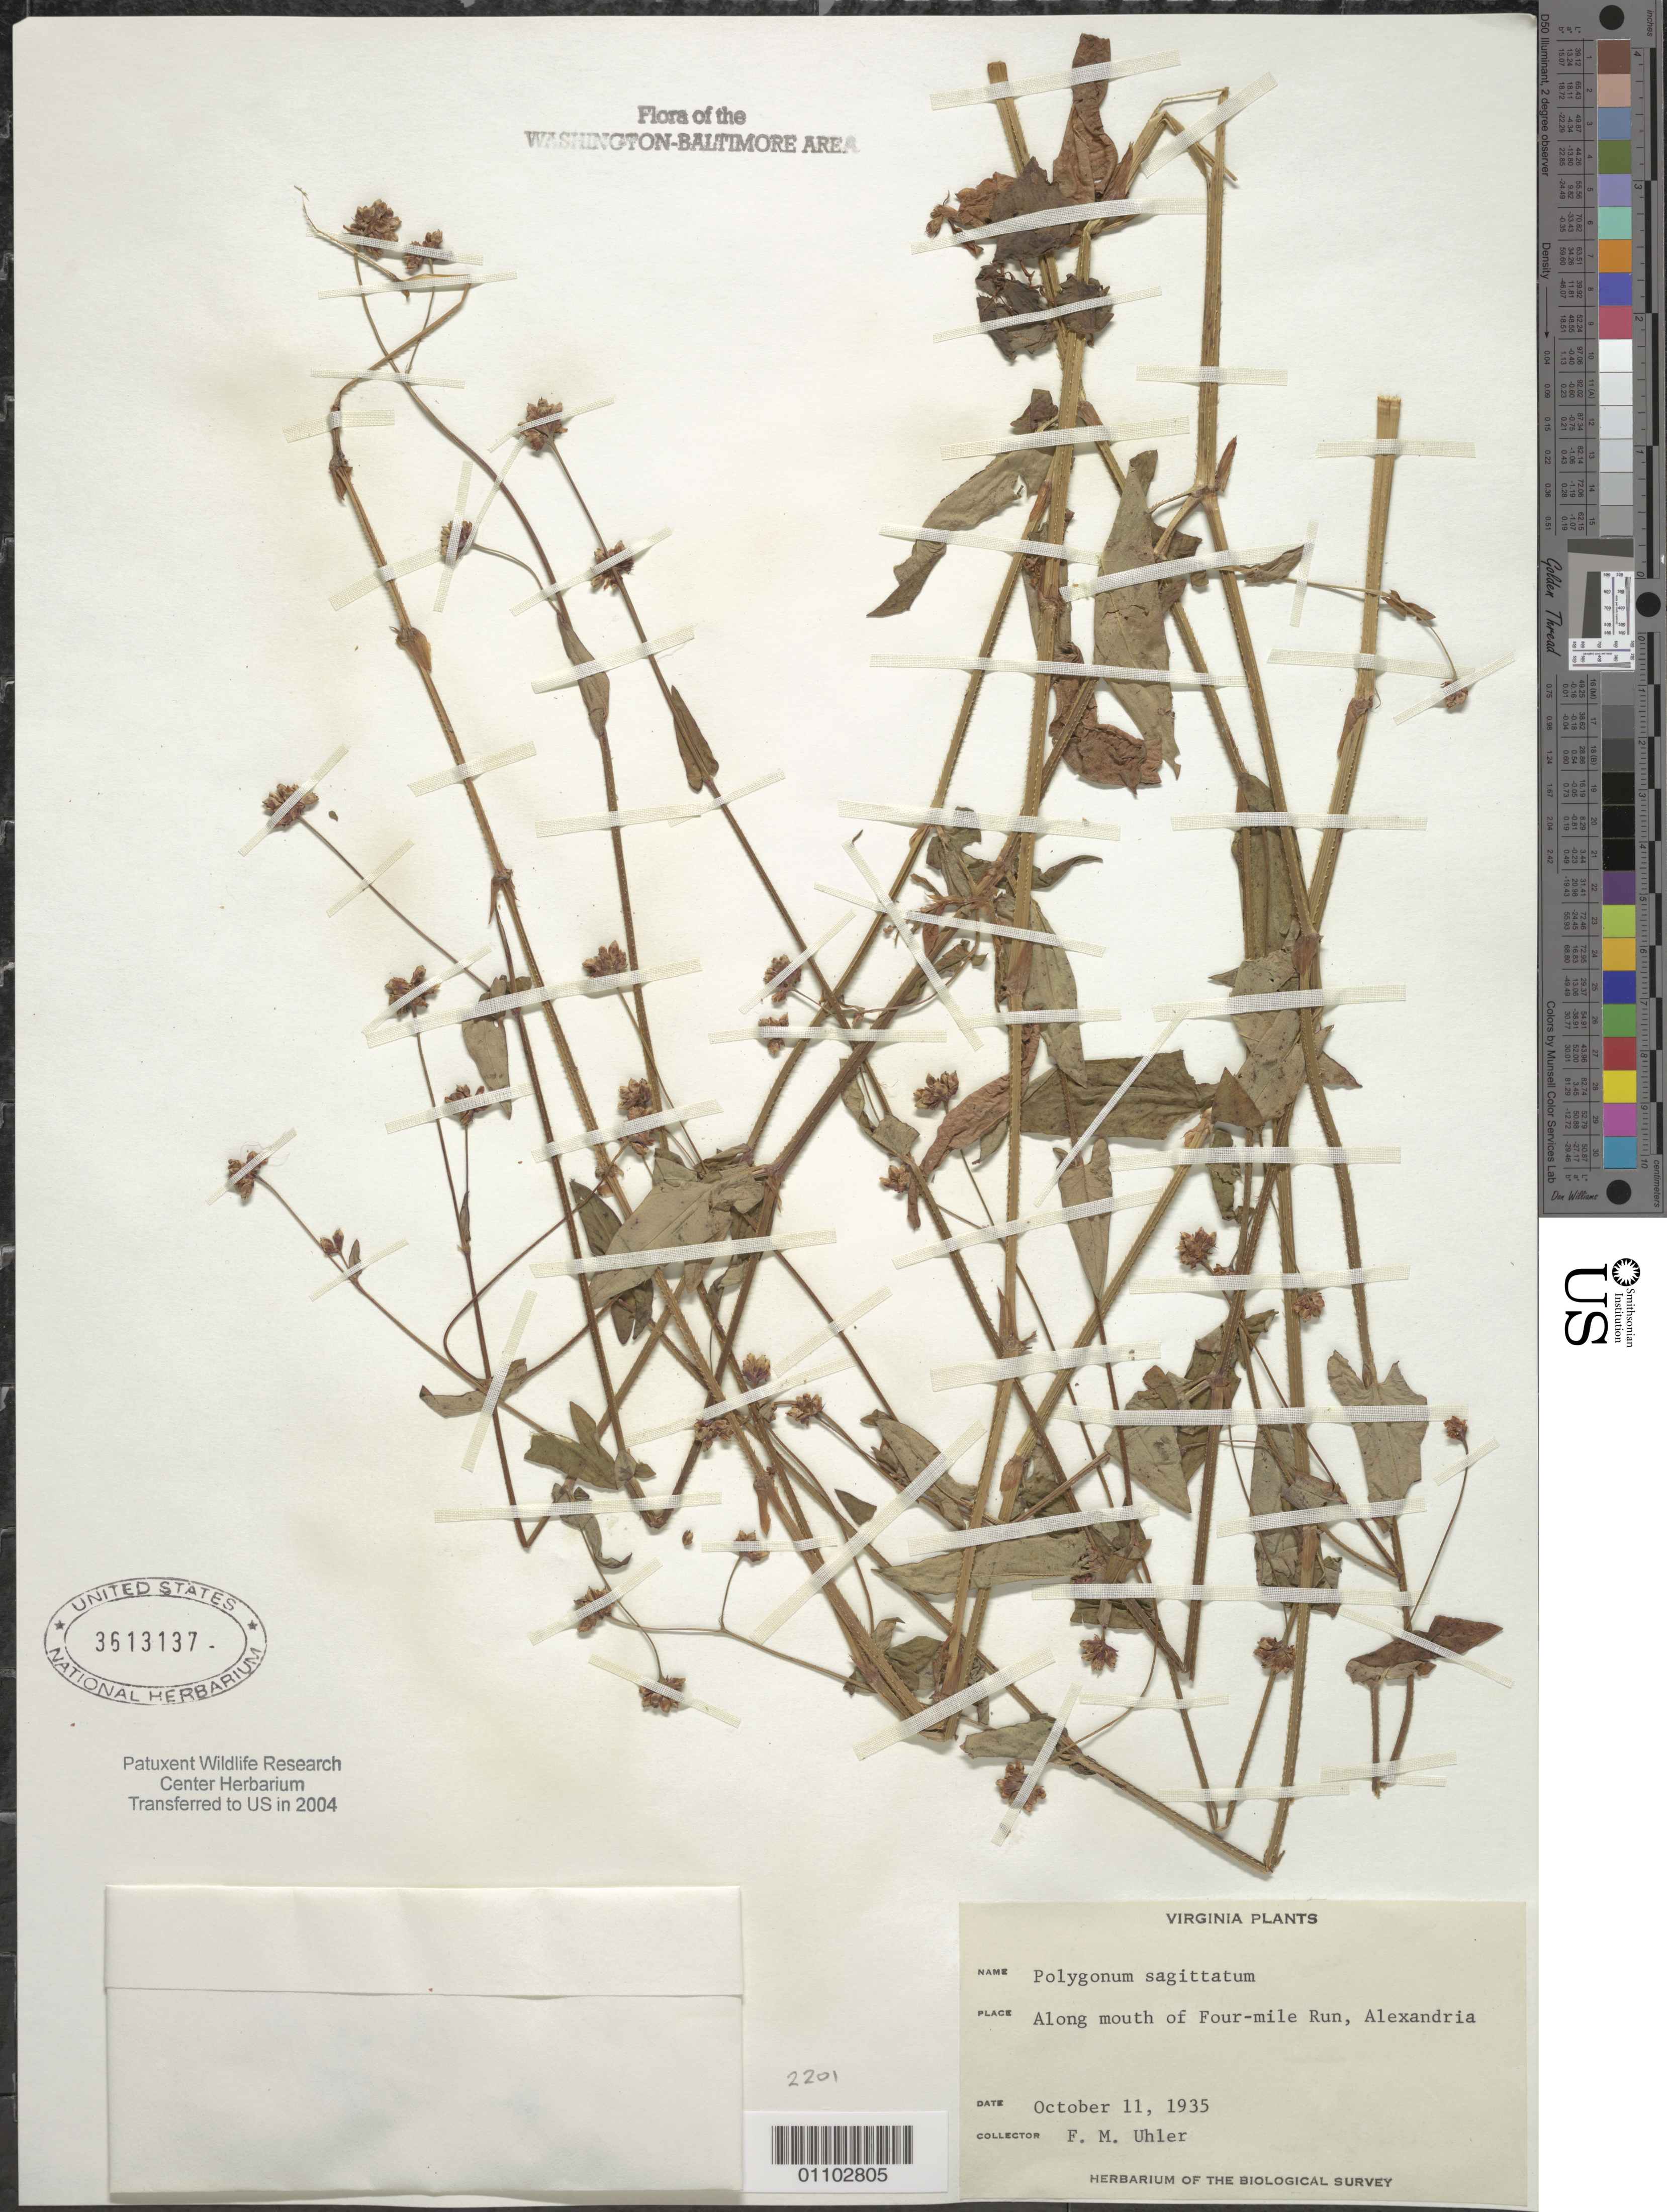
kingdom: Plantae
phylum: Tracheophyta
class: Magnoliopsida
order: Caryophyllales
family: Polygonaceae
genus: Persicaria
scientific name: Persicaria sagittata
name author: (L.) H. Gross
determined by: Atha, D. E.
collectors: F. Uhler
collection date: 1935-10-11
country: United States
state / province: Virginia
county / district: City of Alexandria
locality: Along mouth of Four-mile Run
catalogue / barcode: US 3613137